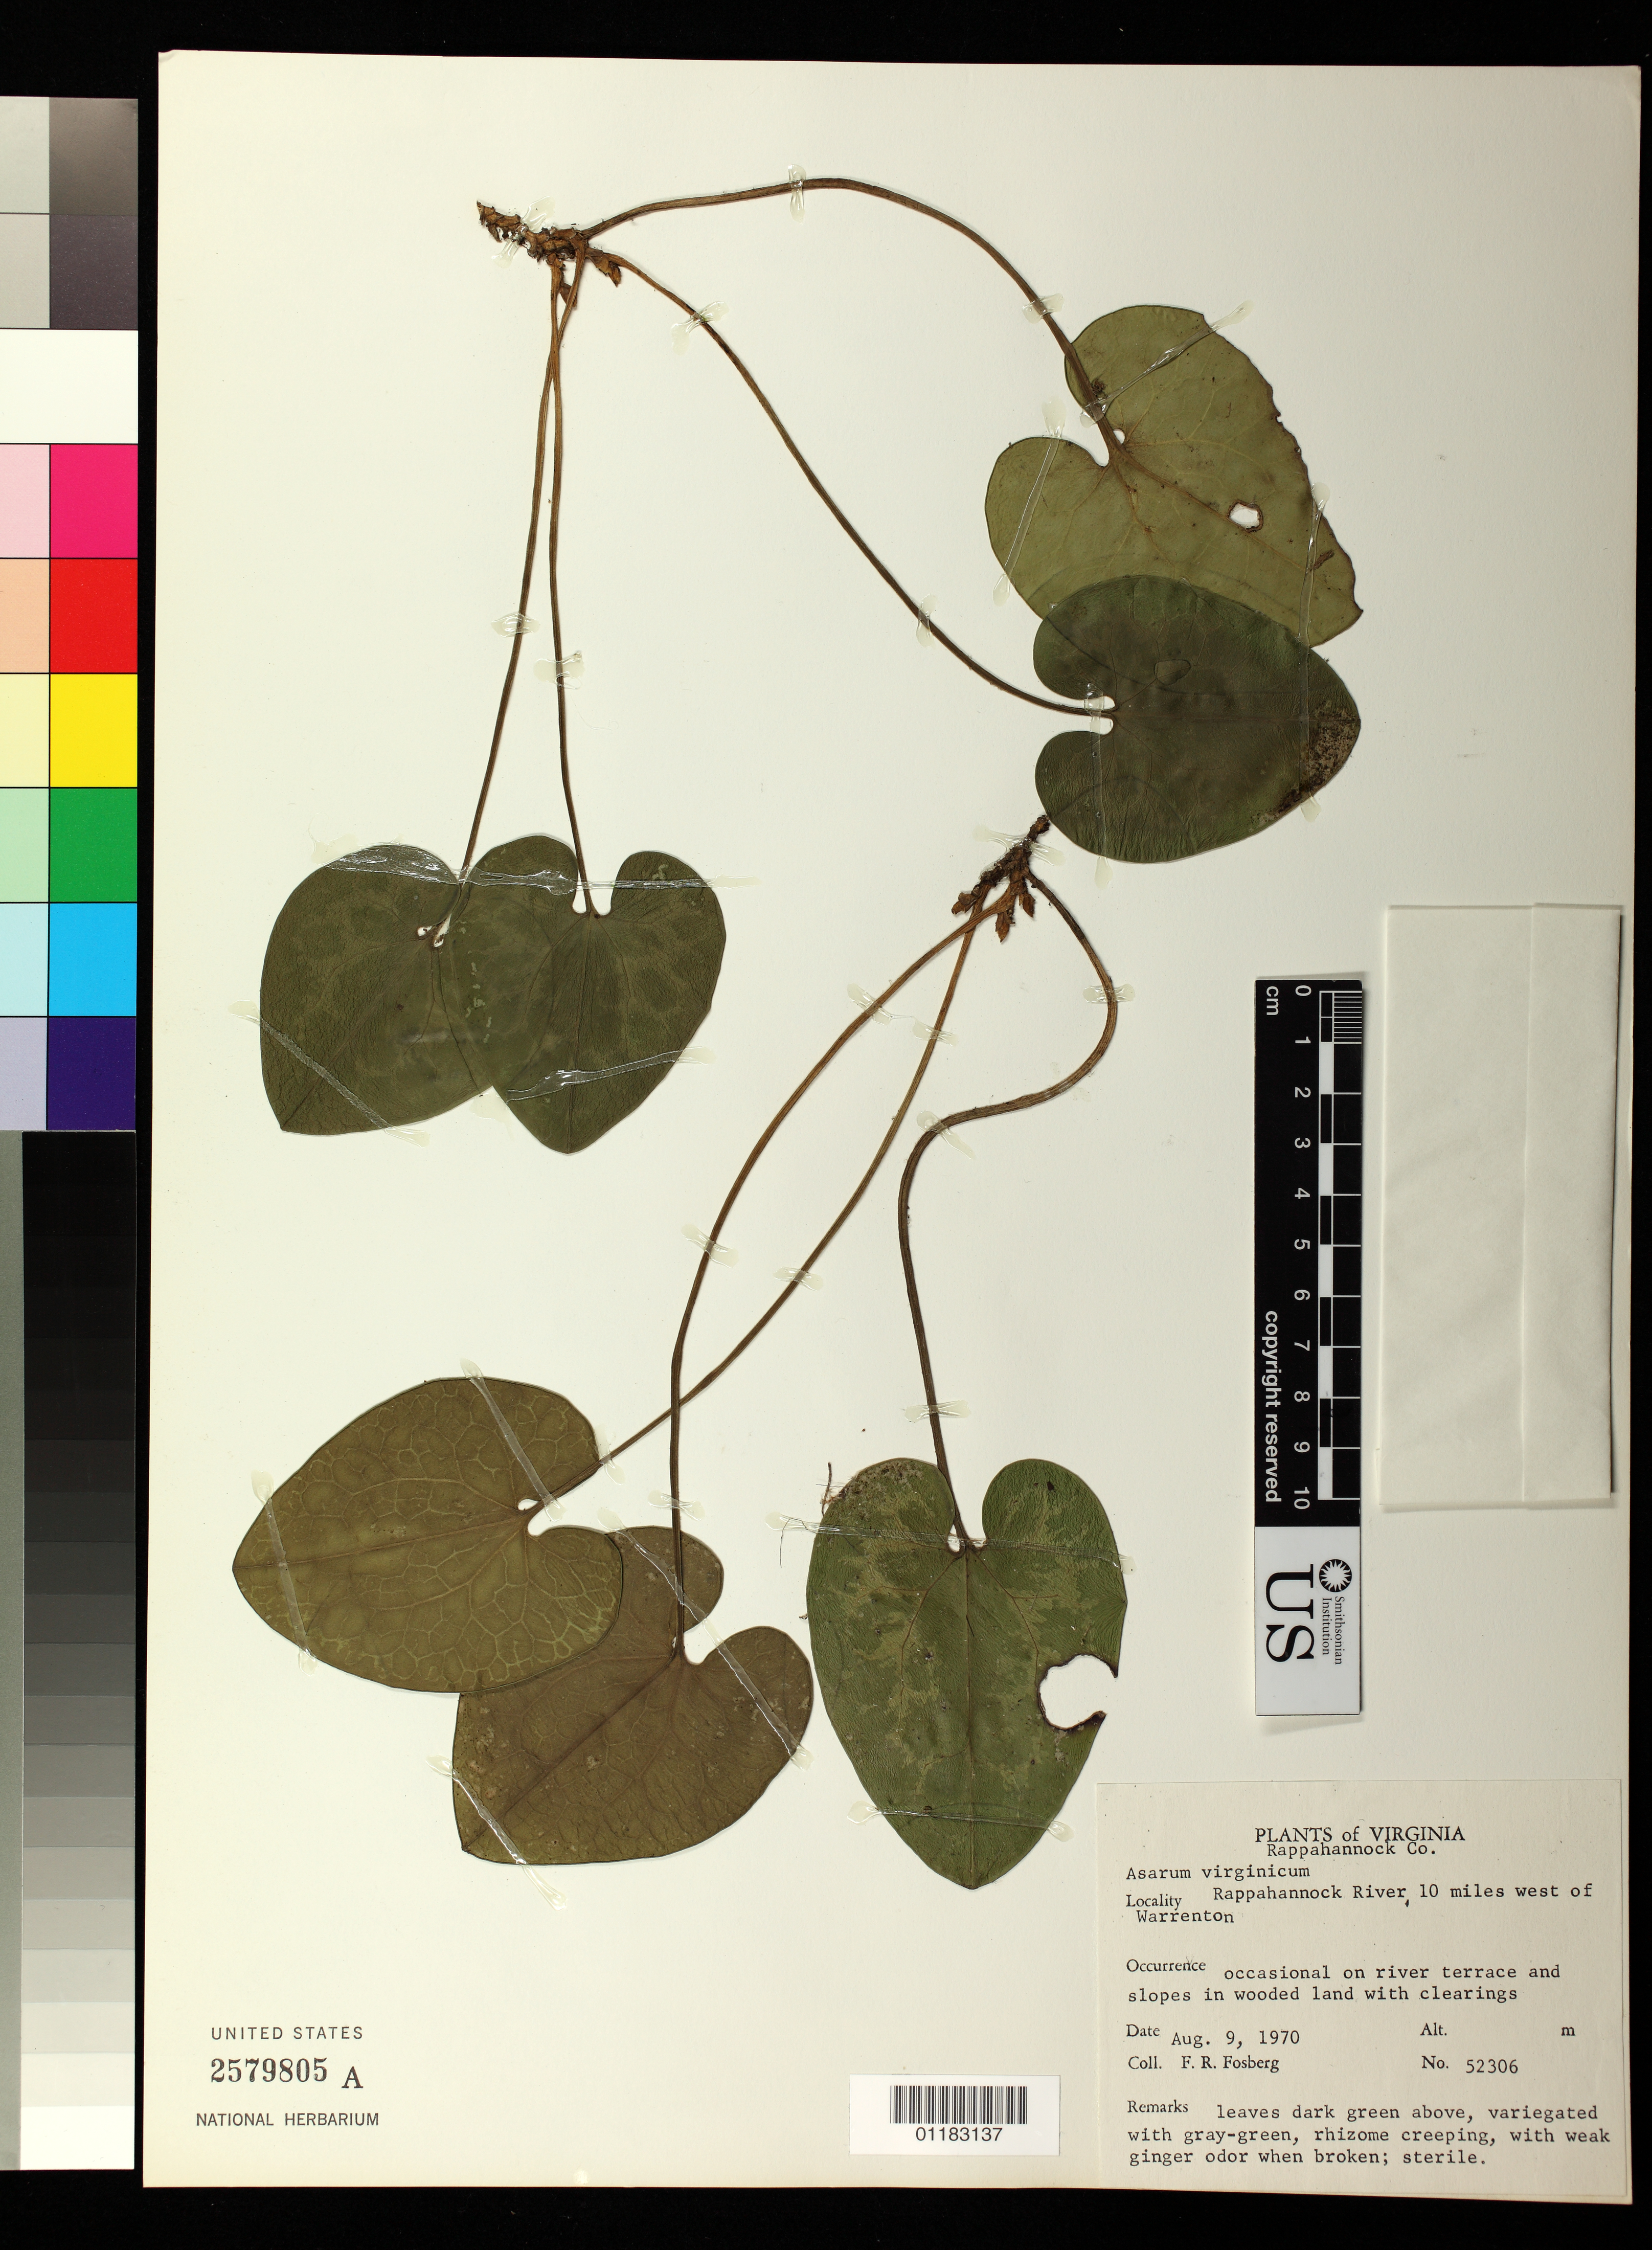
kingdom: Plantae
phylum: Tracheophyta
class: Magnoliopsida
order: Piperales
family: Aristolochiaceae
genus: Hexastylis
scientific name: Hexastylis virginica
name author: (L.) Small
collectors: F. R. Fosberg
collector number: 52306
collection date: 1970-08-09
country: United States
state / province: Virginia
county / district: Rappahannock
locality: Rappahannock River, 10 miles west of Warrenton, Rappahannock County.